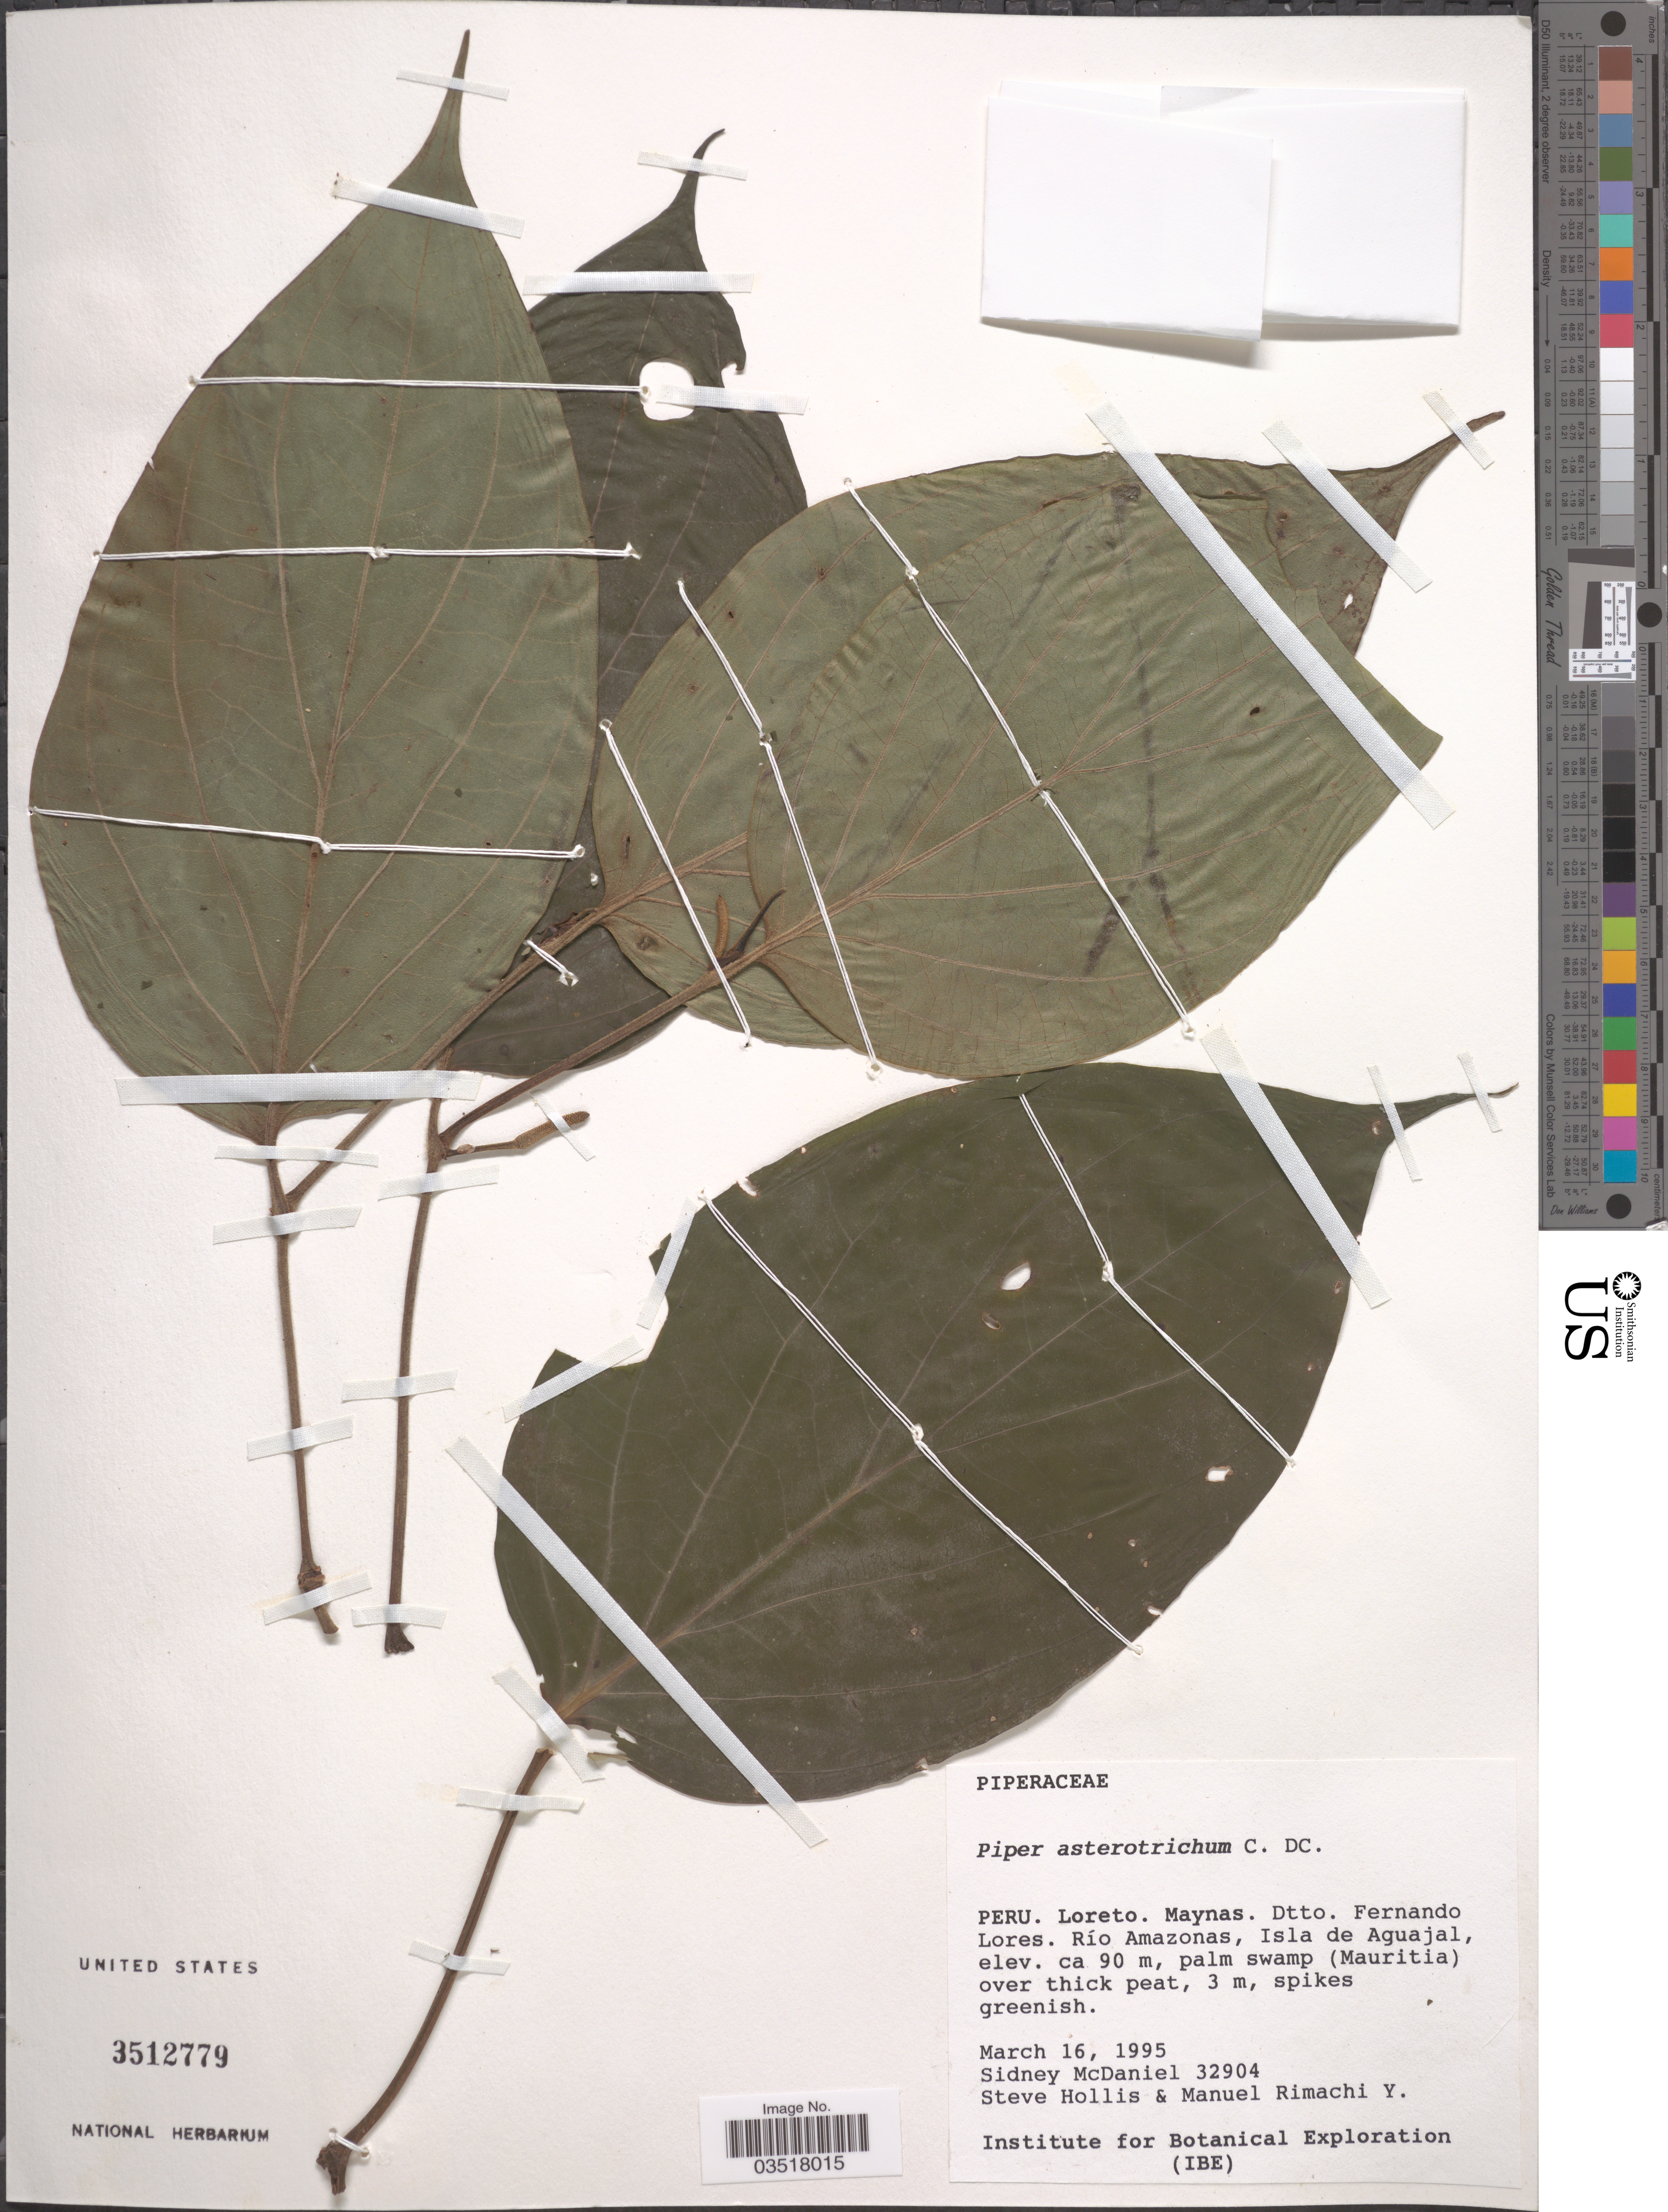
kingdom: Plantae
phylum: Tracheophyta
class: Magnoliopsida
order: Piperales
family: Piperaceae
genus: Piper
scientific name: Piper asterotrichum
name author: C. DC.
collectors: S. McDaniel, S. Hollis & M. Rimachi Y.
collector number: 32904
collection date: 1995-03-16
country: Peru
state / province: Loreto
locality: Maynas. Dtto. Fernando Lores. Río Amazonas, Isla de Aguajal.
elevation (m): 90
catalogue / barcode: US 3512779